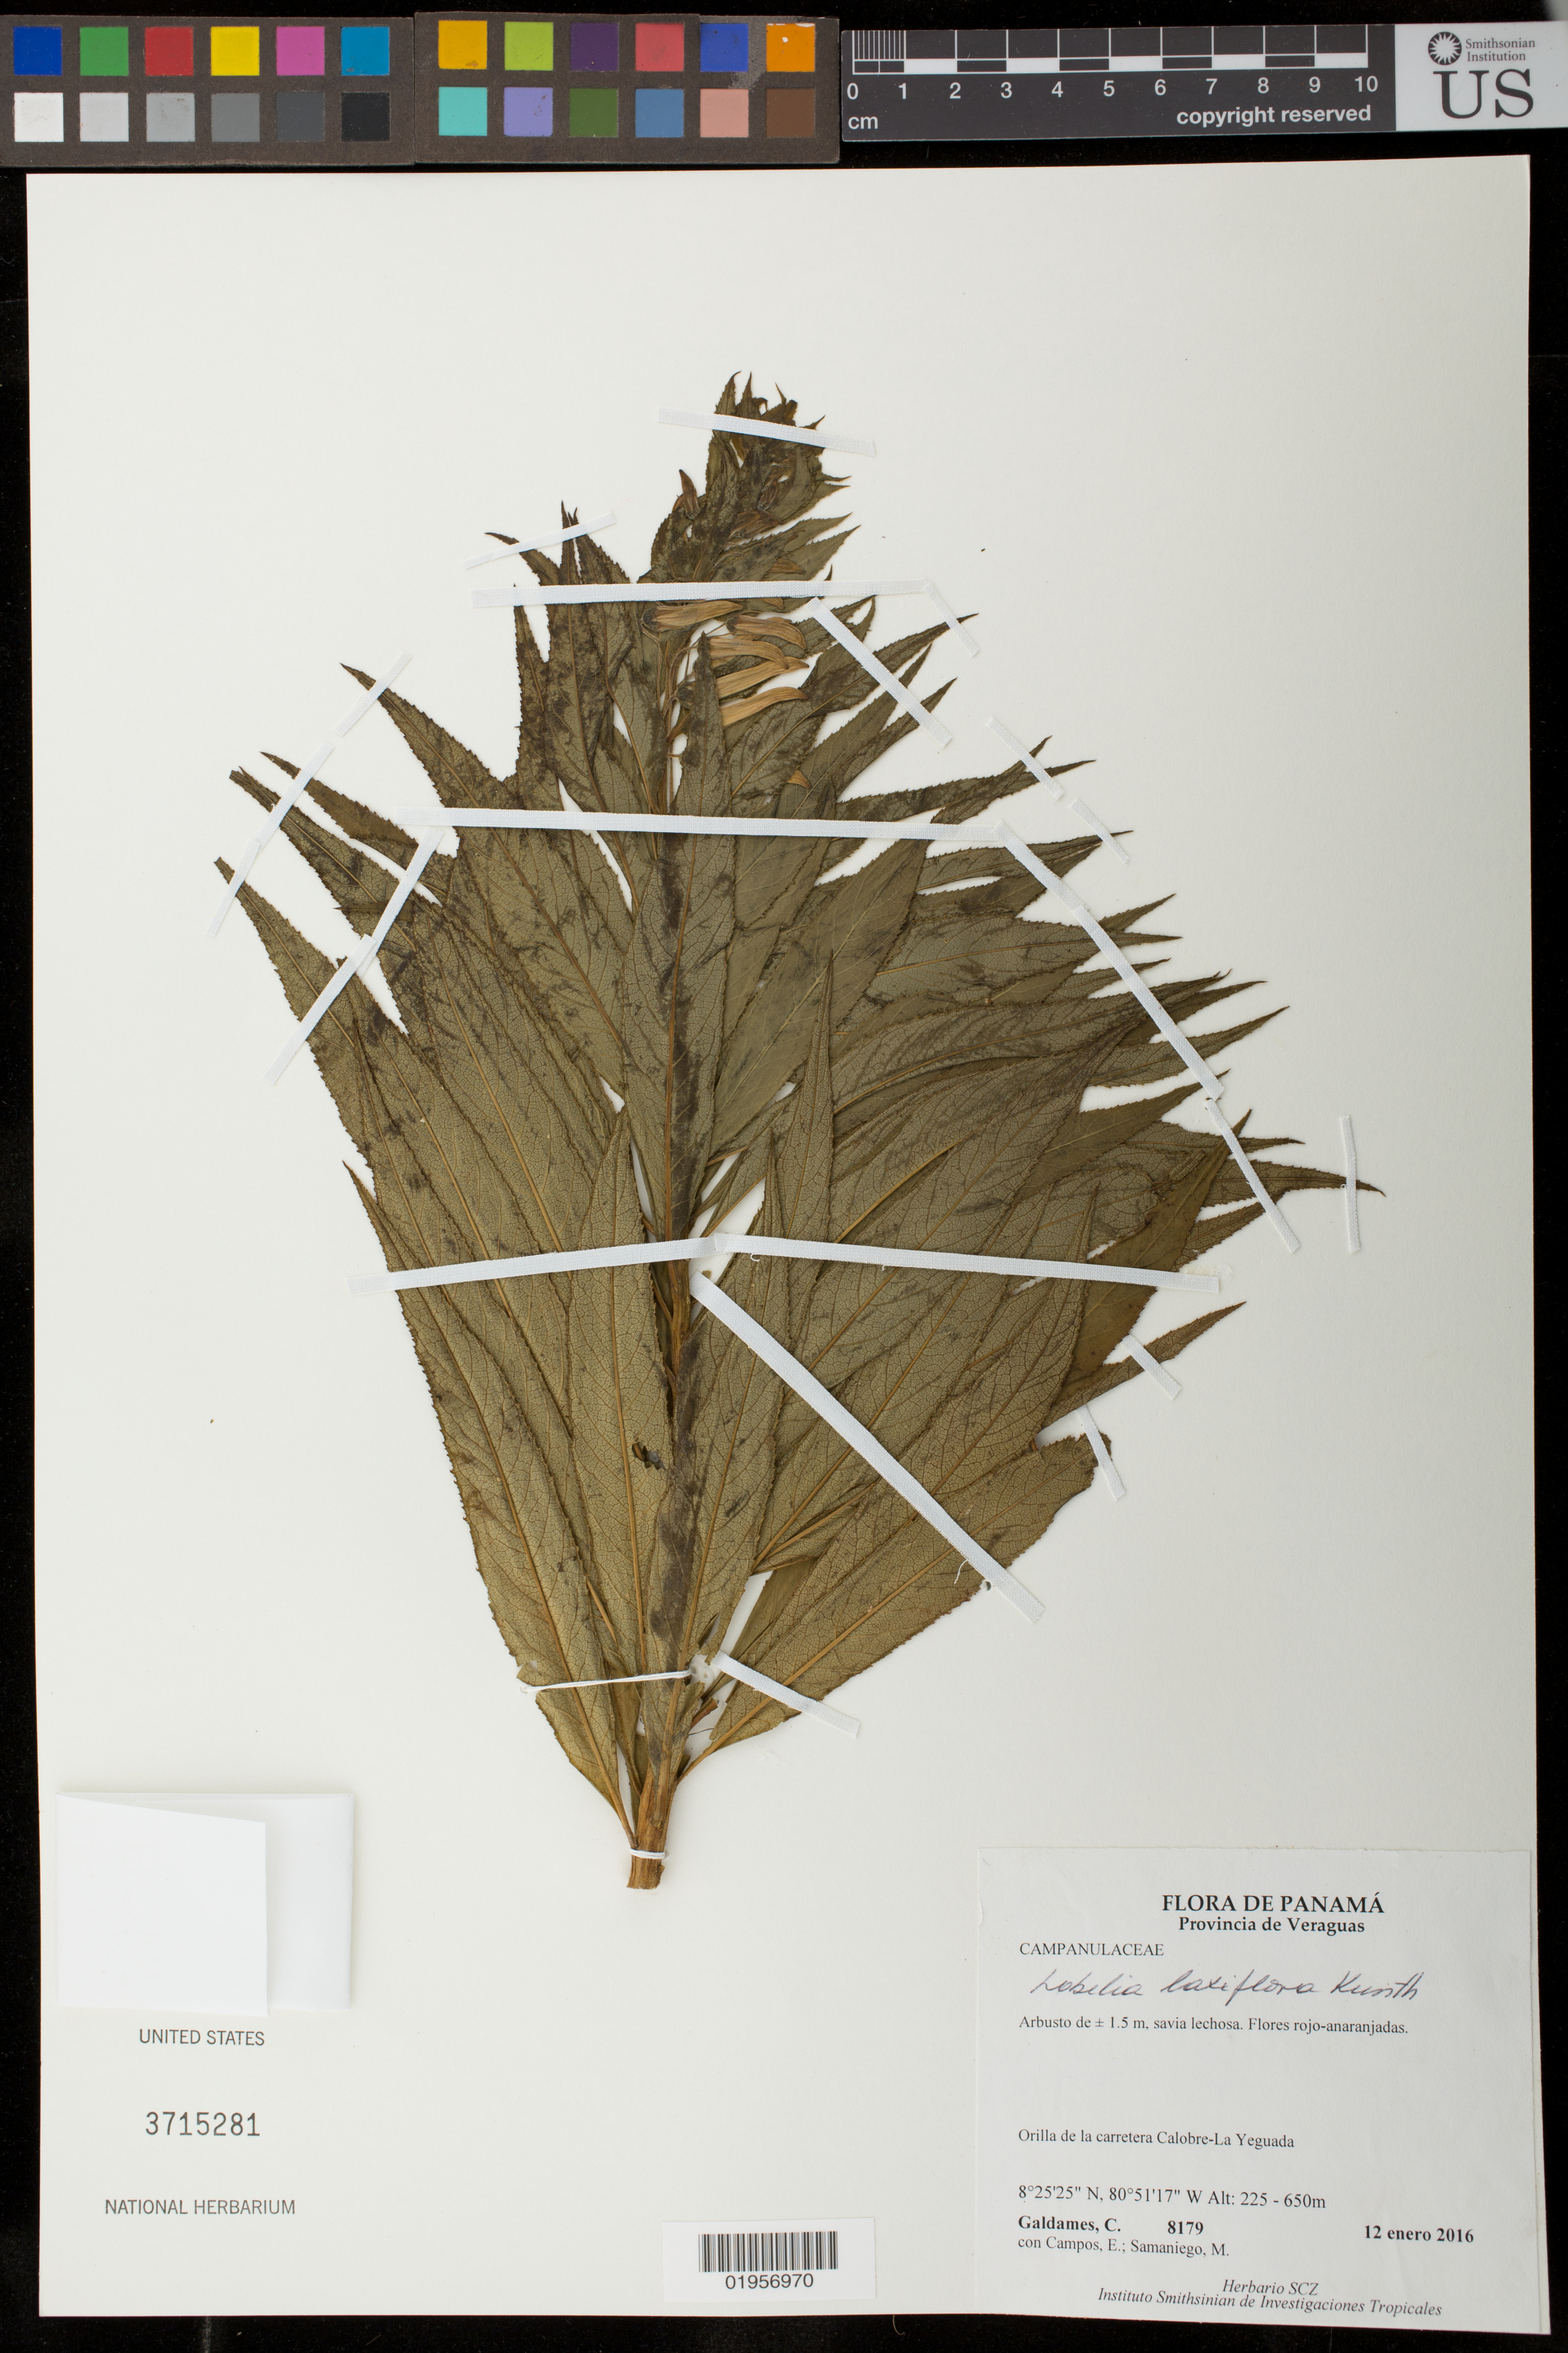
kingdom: Plantae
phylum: Tracheophyta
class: Magnoliopsida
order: Asterales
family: Campanulaceae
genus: Lobelia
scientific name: Lobelia laxiflora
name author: Kunth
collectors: C. Galdames, E. Campos & M. Samaniego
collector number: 8179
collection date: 2016-01-12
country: Panama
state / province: Veraguas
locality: Orilla de la carretera Calobre - La Yeguada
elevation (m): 225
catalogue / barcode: US 3715281